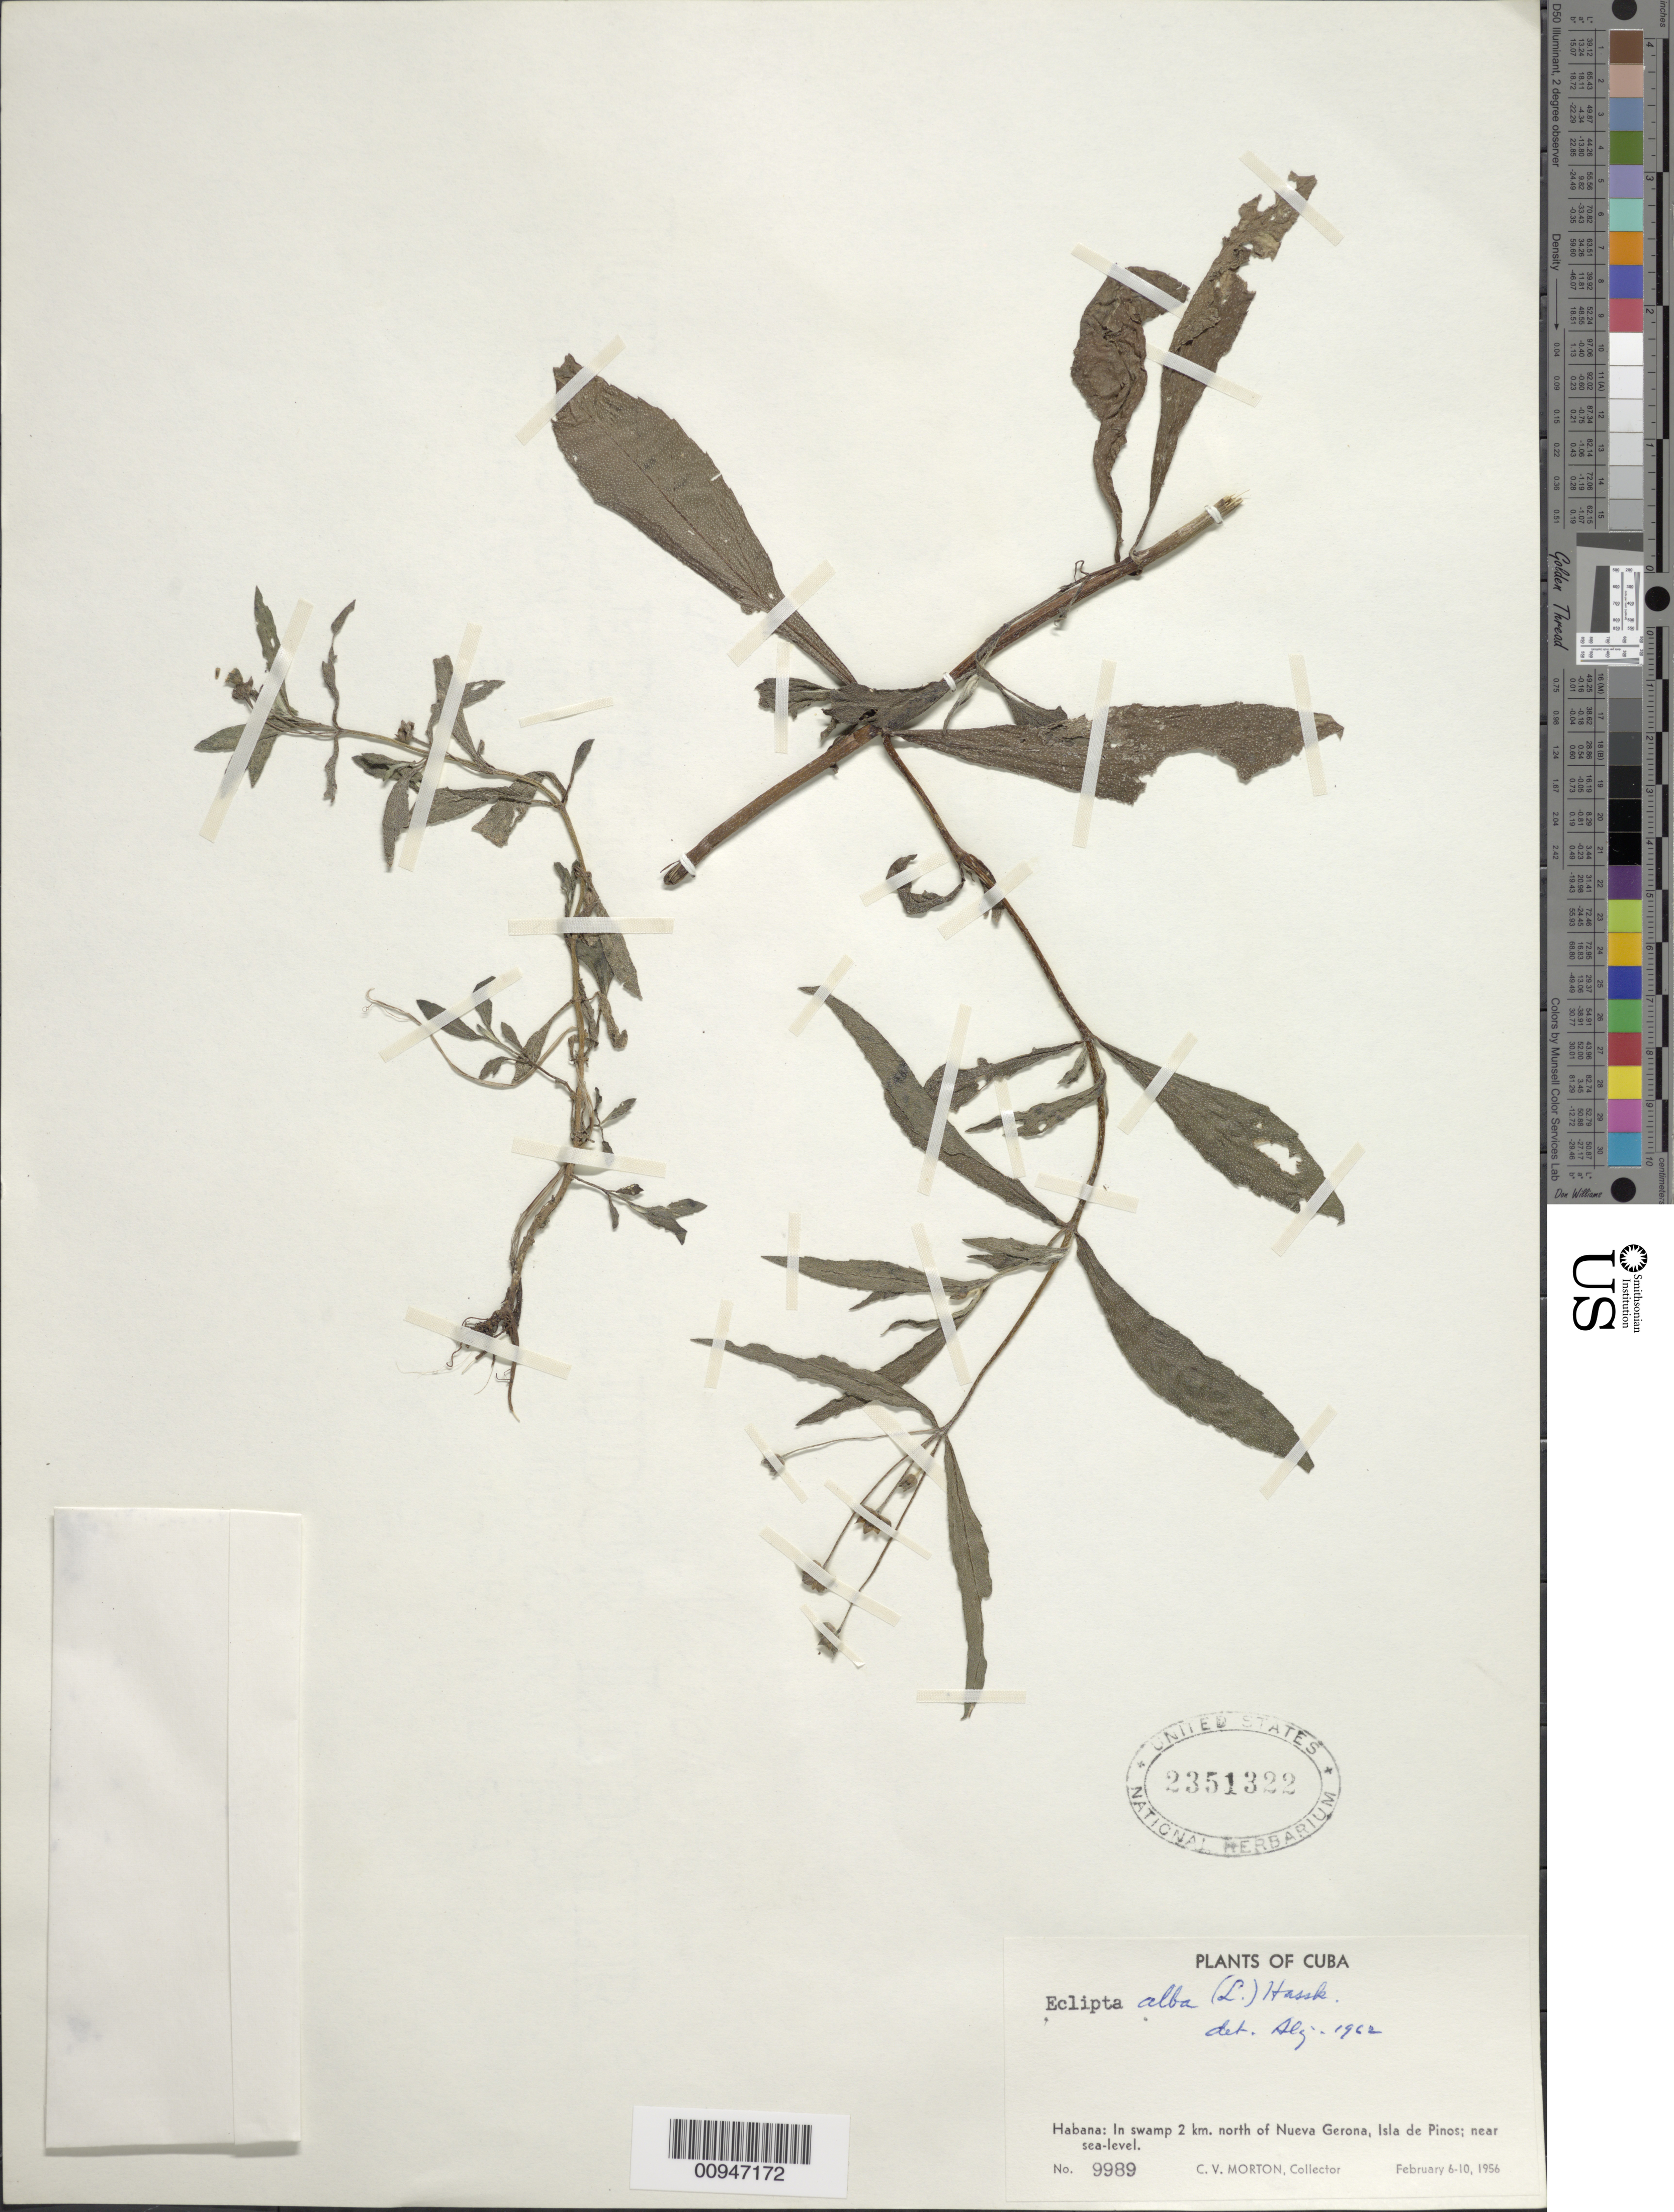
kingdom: Plantae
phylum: Tracheophyta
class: Magnoliopsida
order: Asterales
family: Asteraceae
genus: Eclipta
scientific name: Eclipta prostrata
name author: (L.) L.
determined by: Liogier, Alain H.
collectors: C. V. Morton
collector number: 9989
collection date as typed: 06 Feb 1956 to 10 Feb 1956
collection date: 1956-02-06/1956-02-10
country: Cuba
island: Isla de la Juventud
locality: Isle of Pines 2 km north of Nueva Gerona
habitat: In swamp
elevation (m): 0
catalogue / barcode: US 2351322